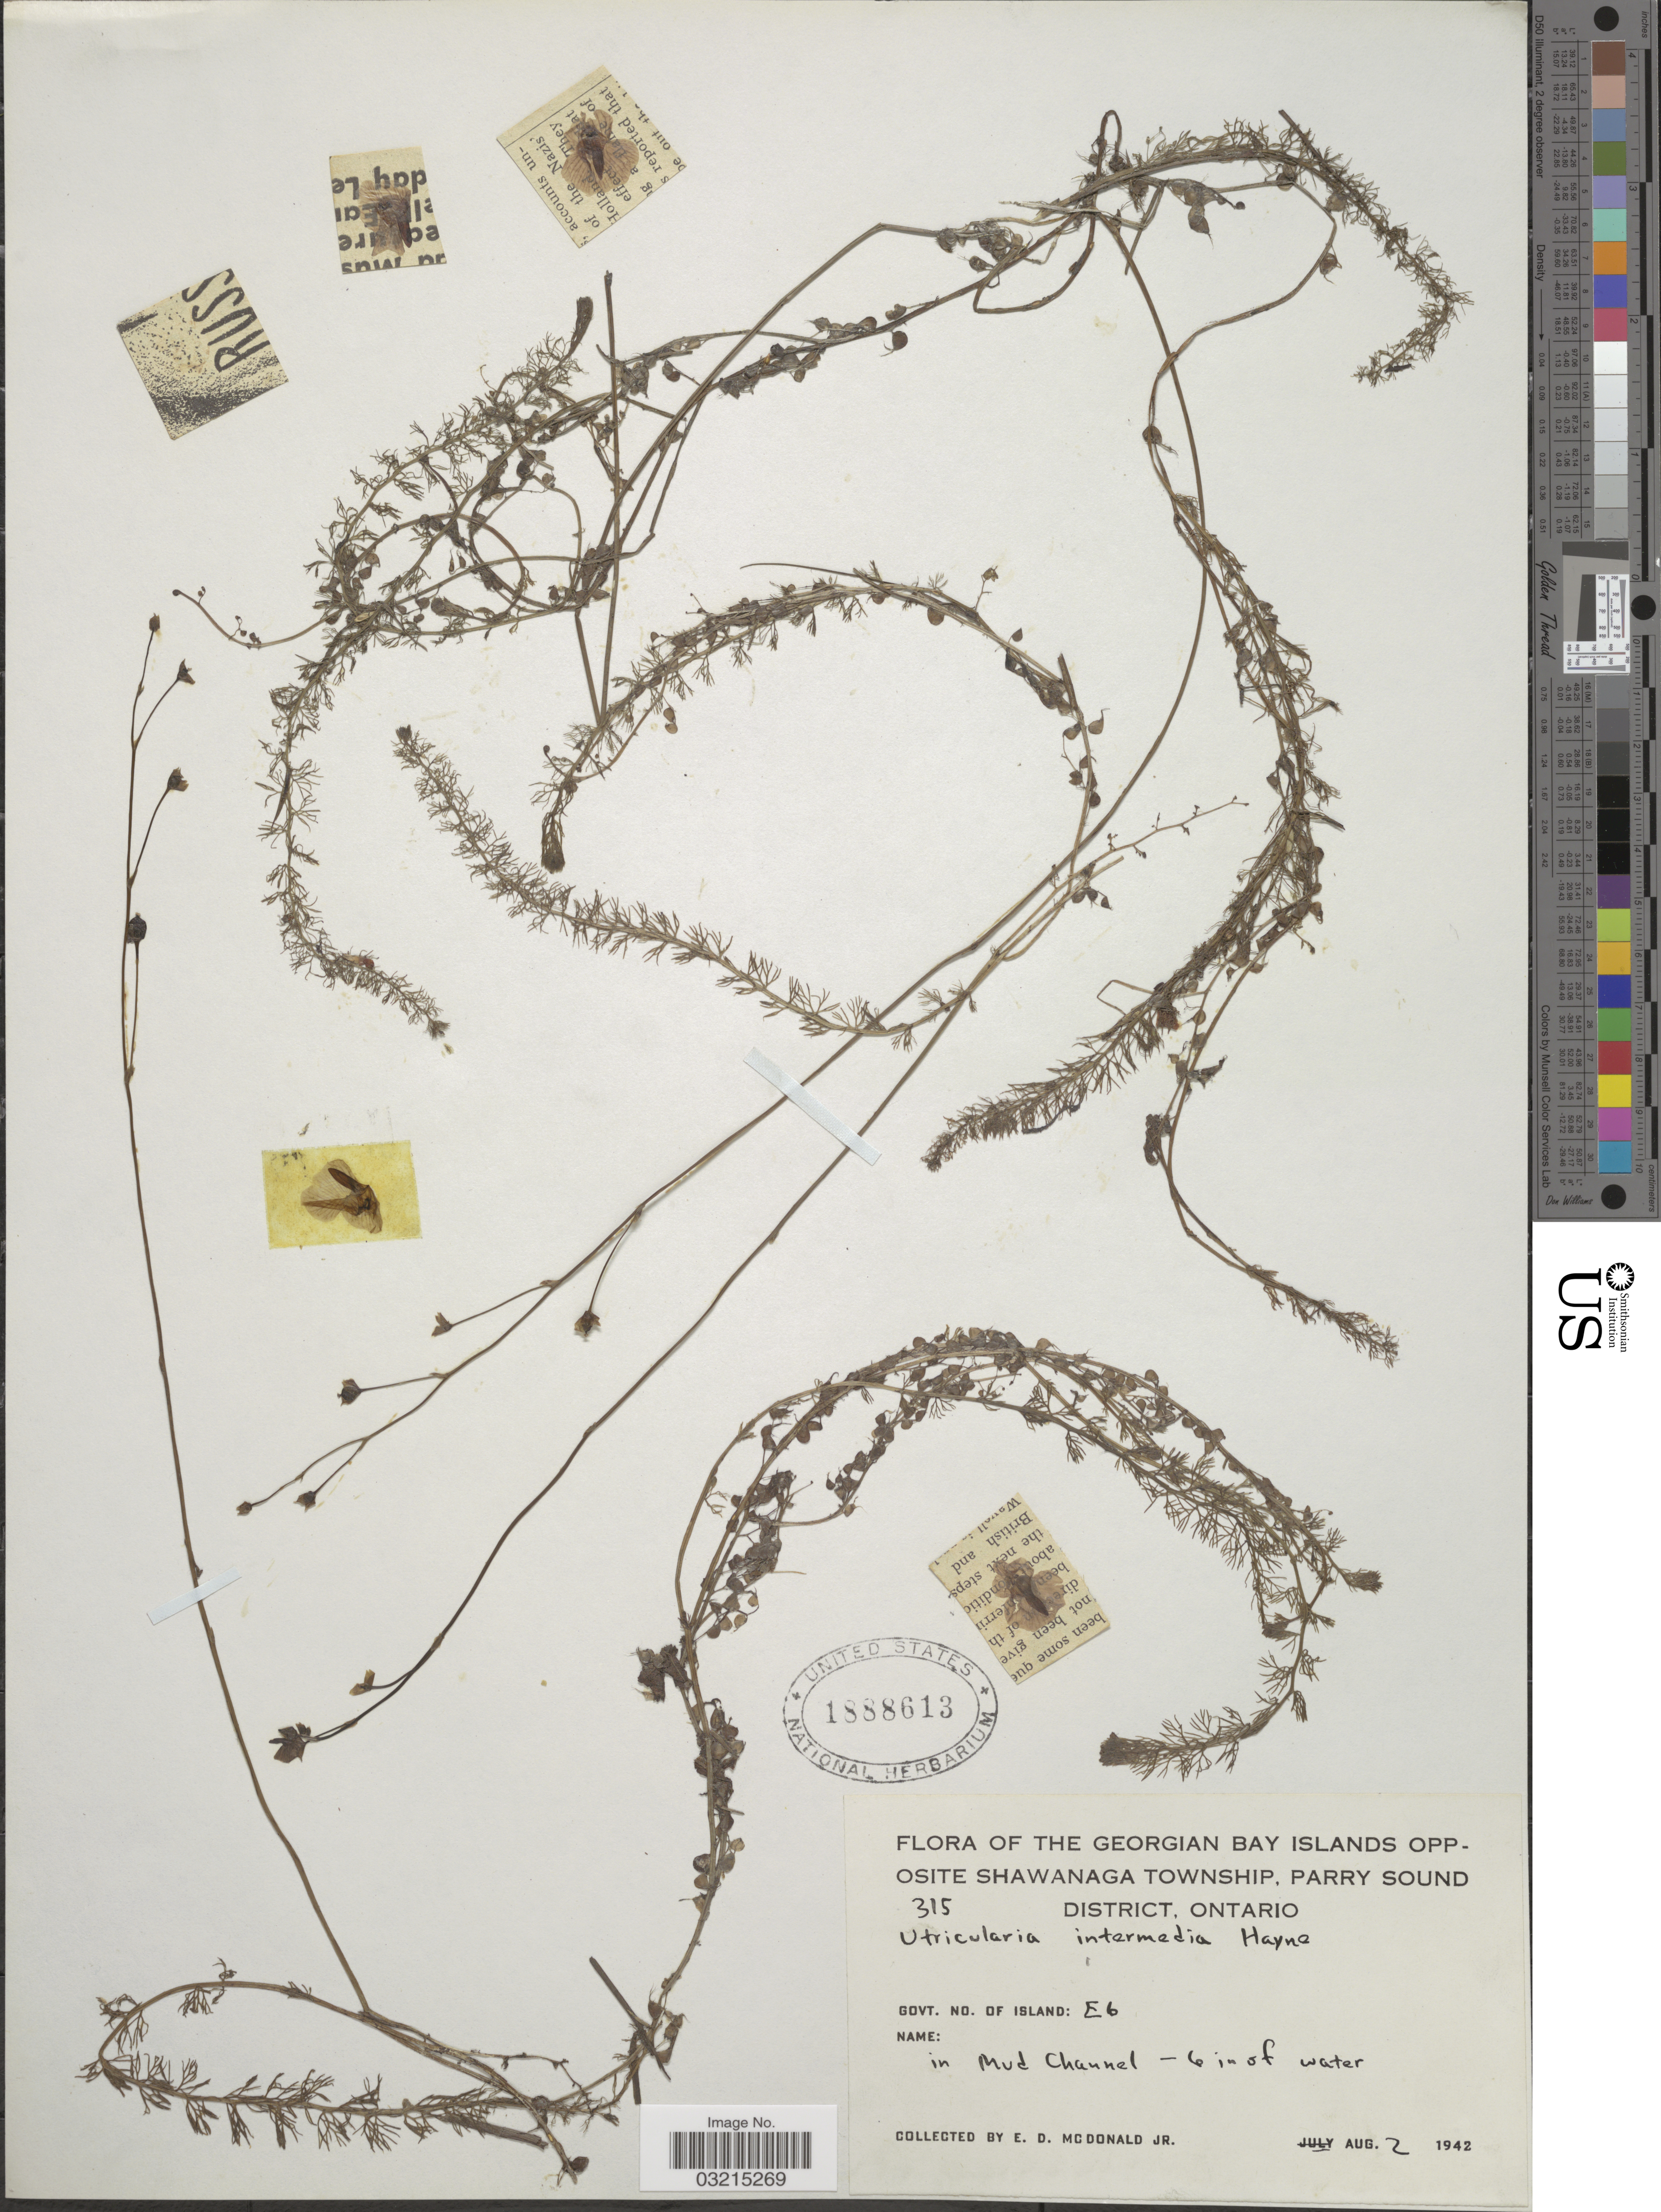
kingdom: Plantae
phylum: Tracheophyta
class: Magnoliopsida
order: Lamiales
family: Lentibulariaceae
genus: Utricularia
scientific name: Utricularia intermedia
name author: Hayne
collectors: E. D. McDonald Jr.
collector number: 315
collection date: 1942-08-02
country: Canada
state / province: Ontario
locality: The Georgian Bay Islands Opposite Shawanaga Township, Parry Sound District. Govt. No. of Island: E6. In Mud Channel.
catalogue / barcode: US 1888613